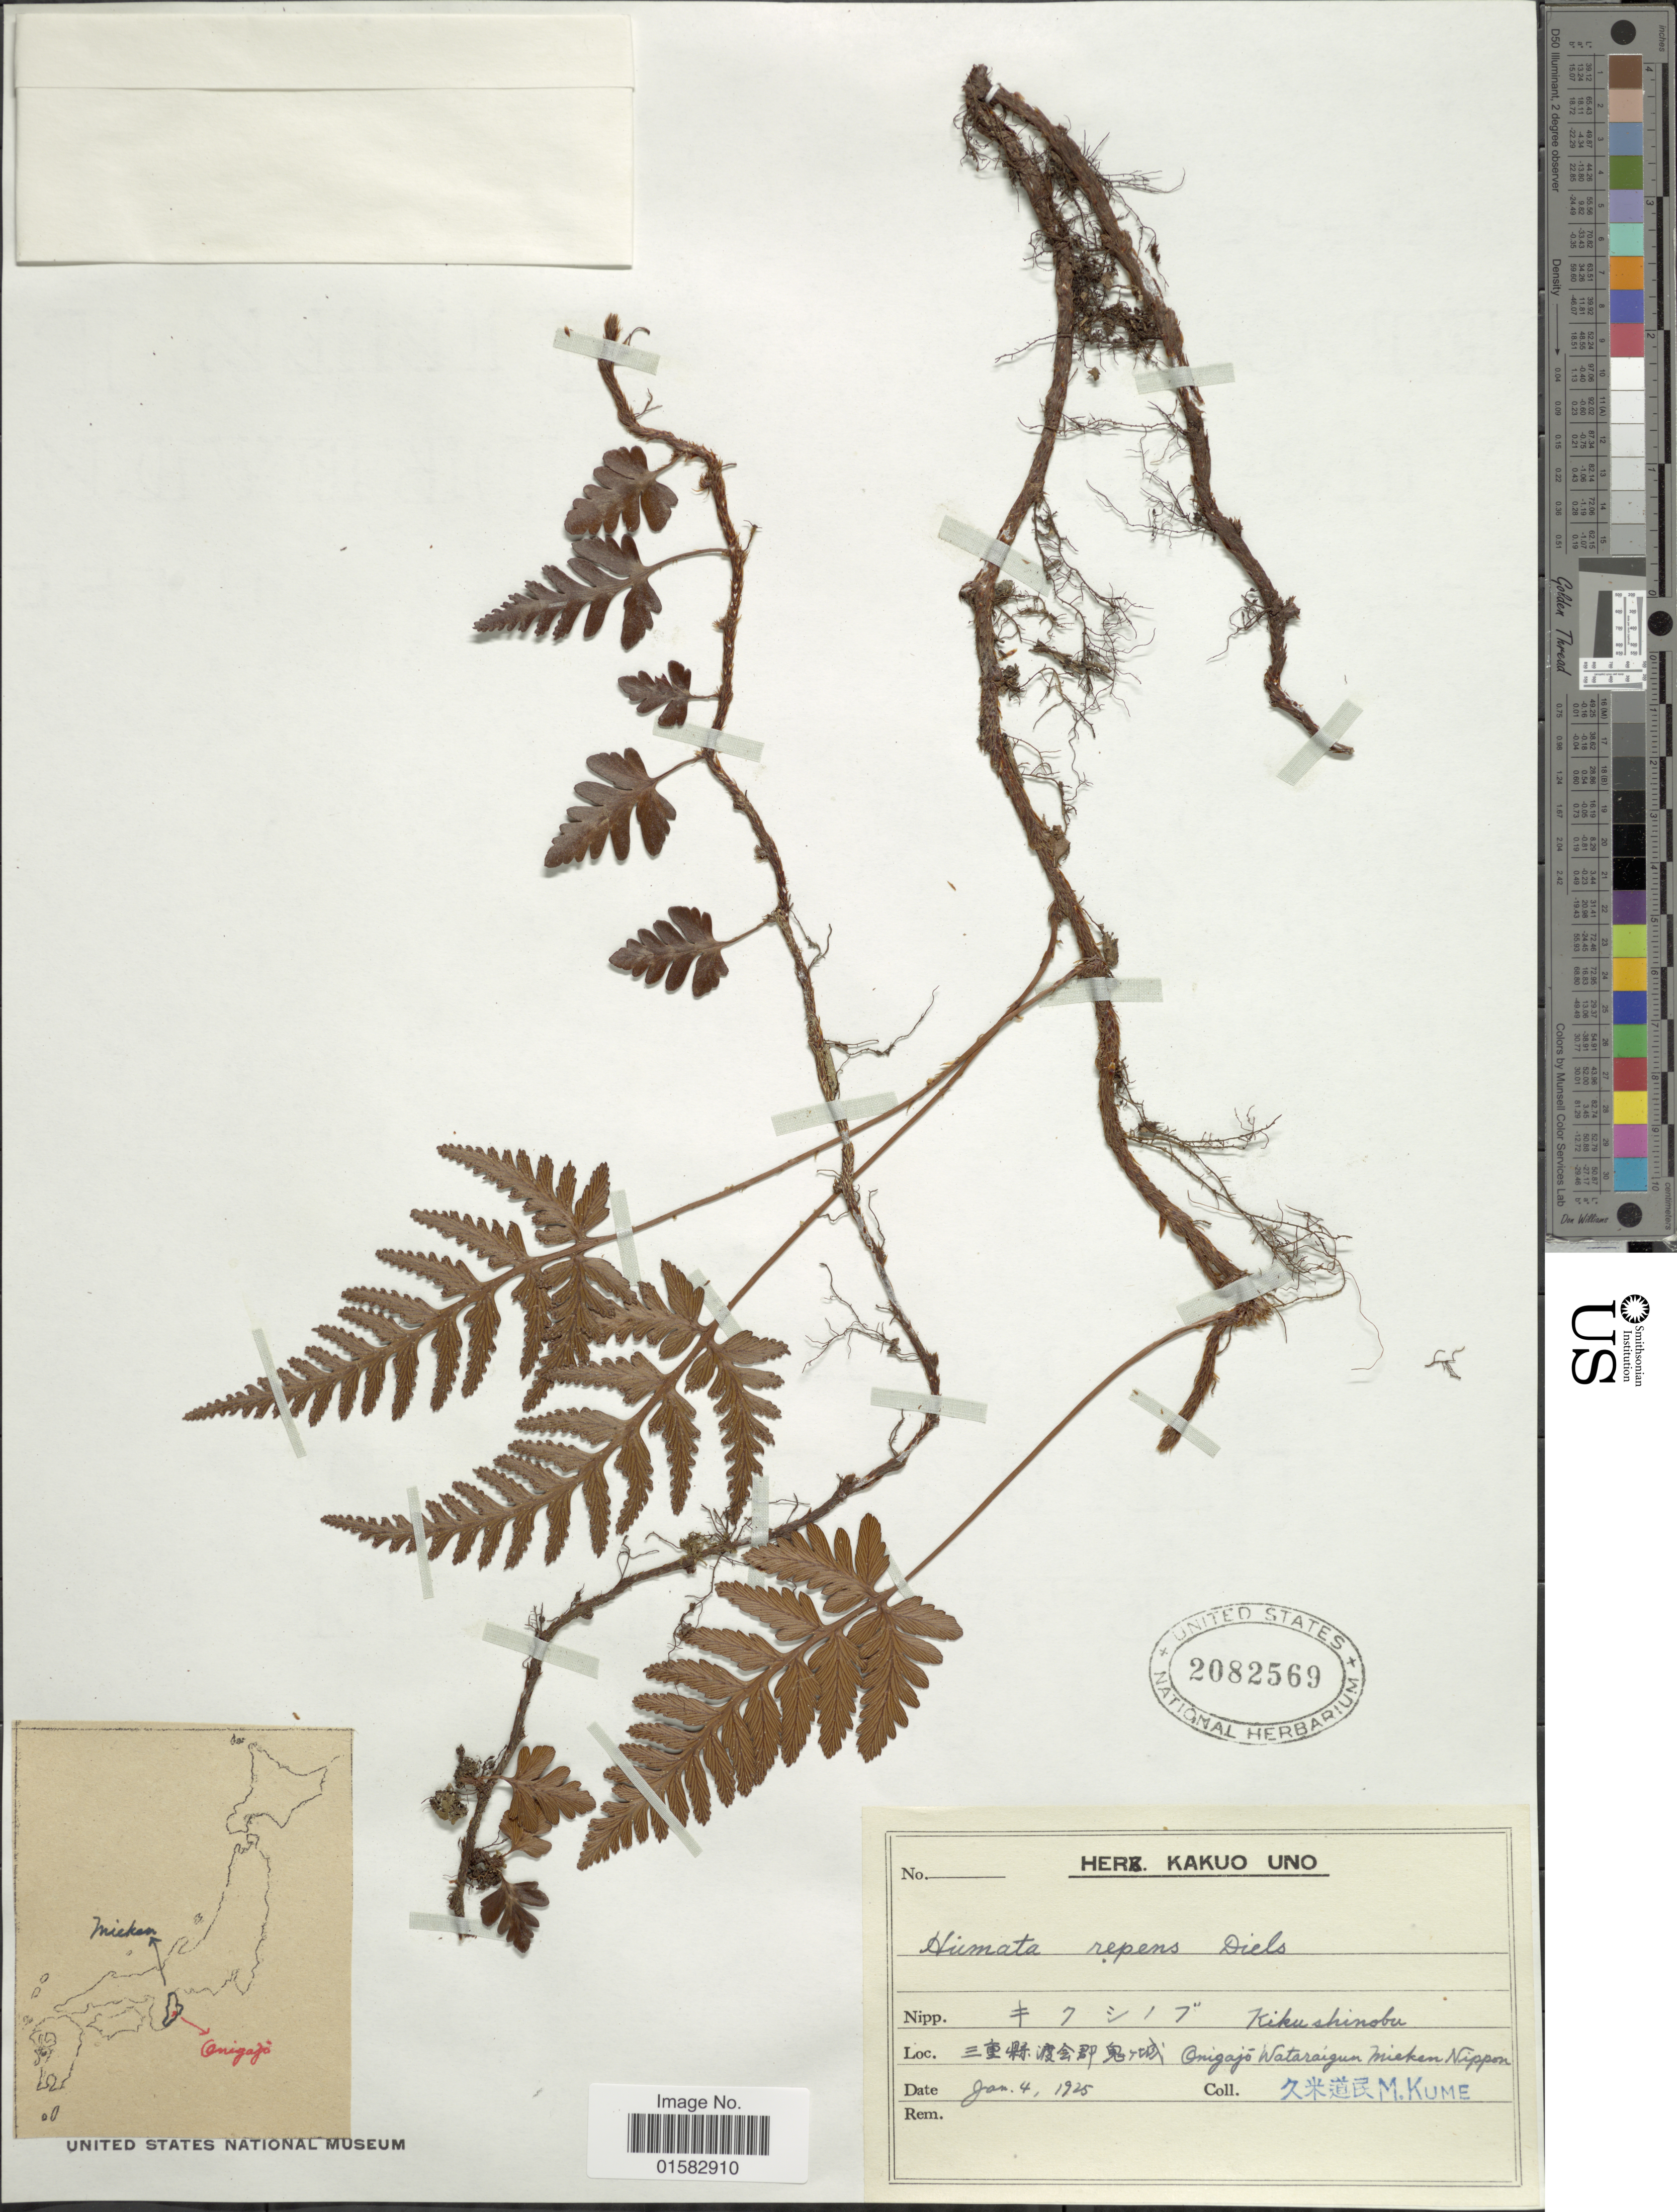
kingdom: Plantae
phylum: Tracheophyta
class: Polypodiopsida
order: Polypodiales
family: Davalliaceae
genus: Davallia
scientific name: Davallia repens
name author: (L. f.) Kuhn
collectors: M. Kume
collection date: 1925-01-04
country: Japan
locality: Kiku Shinobu, Onigajo, Wataraigun, Mieken Nippon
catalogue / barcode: US 2082569